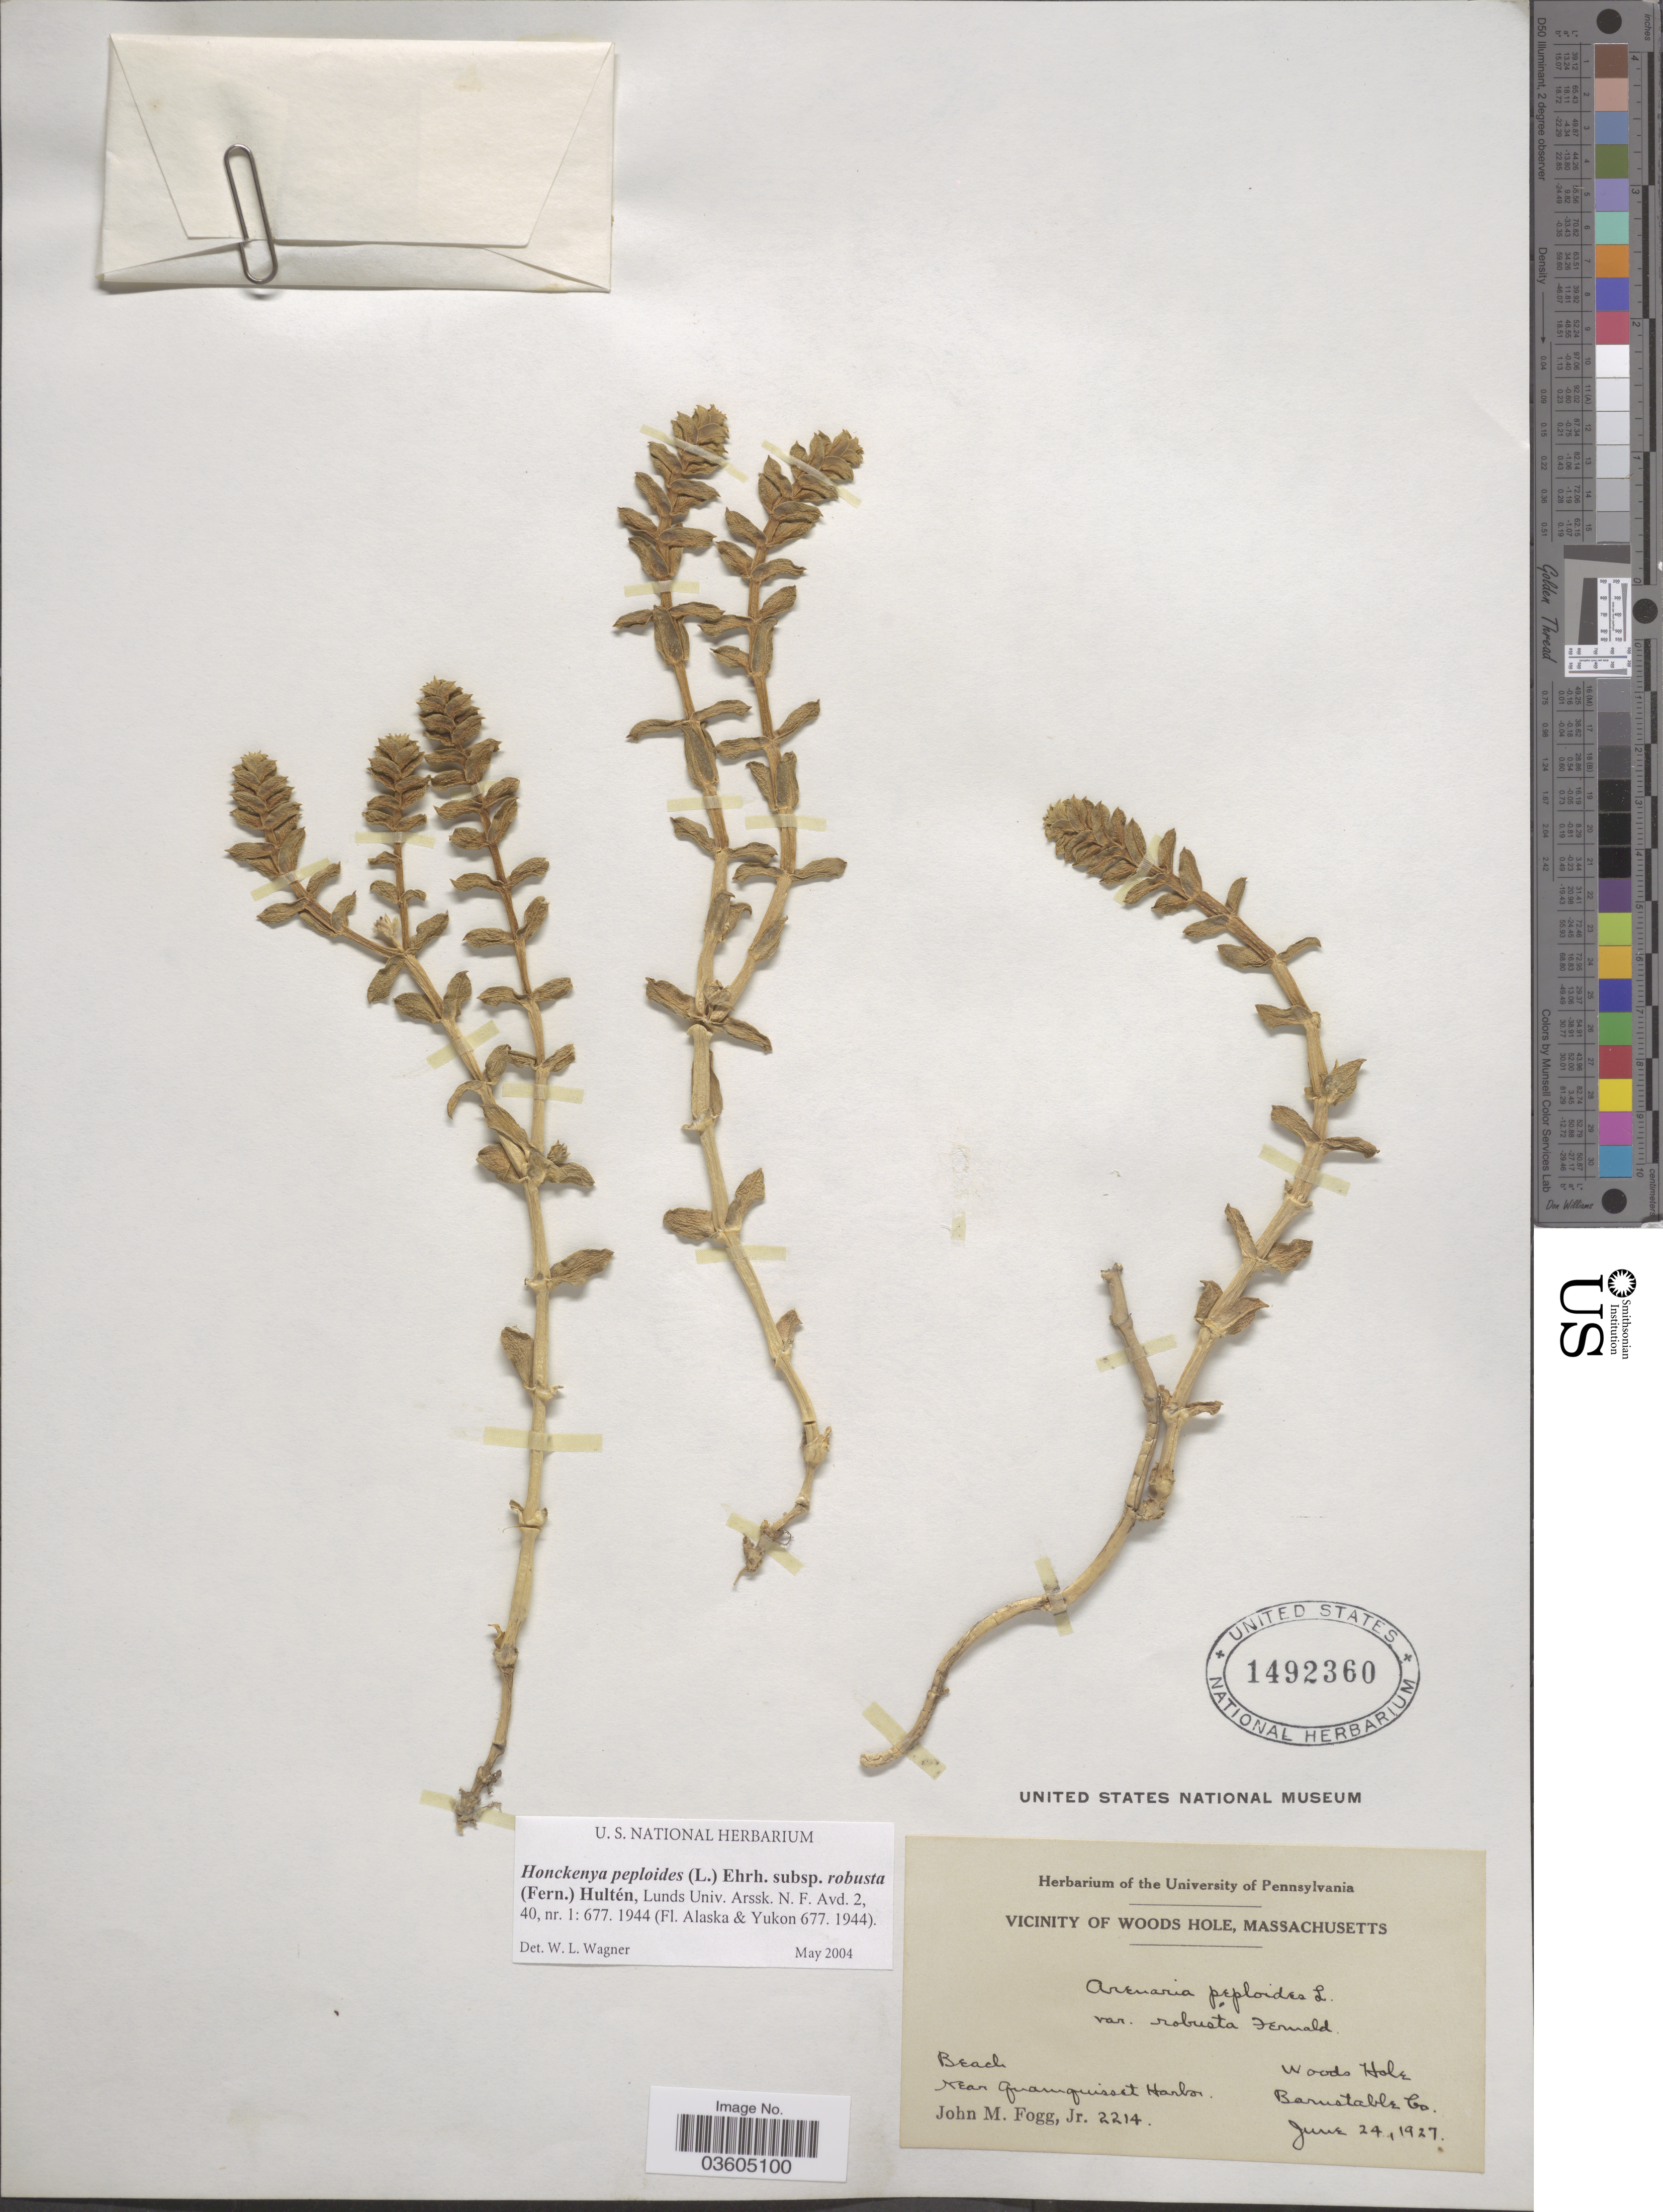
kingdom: Plantae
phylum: Tracheophyta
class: Magnoliopsida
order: Caryophyllales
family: Caryophyllaceae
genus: Honckenya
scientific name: Honckenya peploides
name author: (L.) Ehrh.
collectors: J. Fogg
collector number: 2214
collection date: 1927-06-24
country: United States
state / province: Massachusetts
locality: Vicinity of Woods Hole. Woods Hole. Near Quamquisset Harbor. Barustable Co.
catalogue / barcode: US 1492360